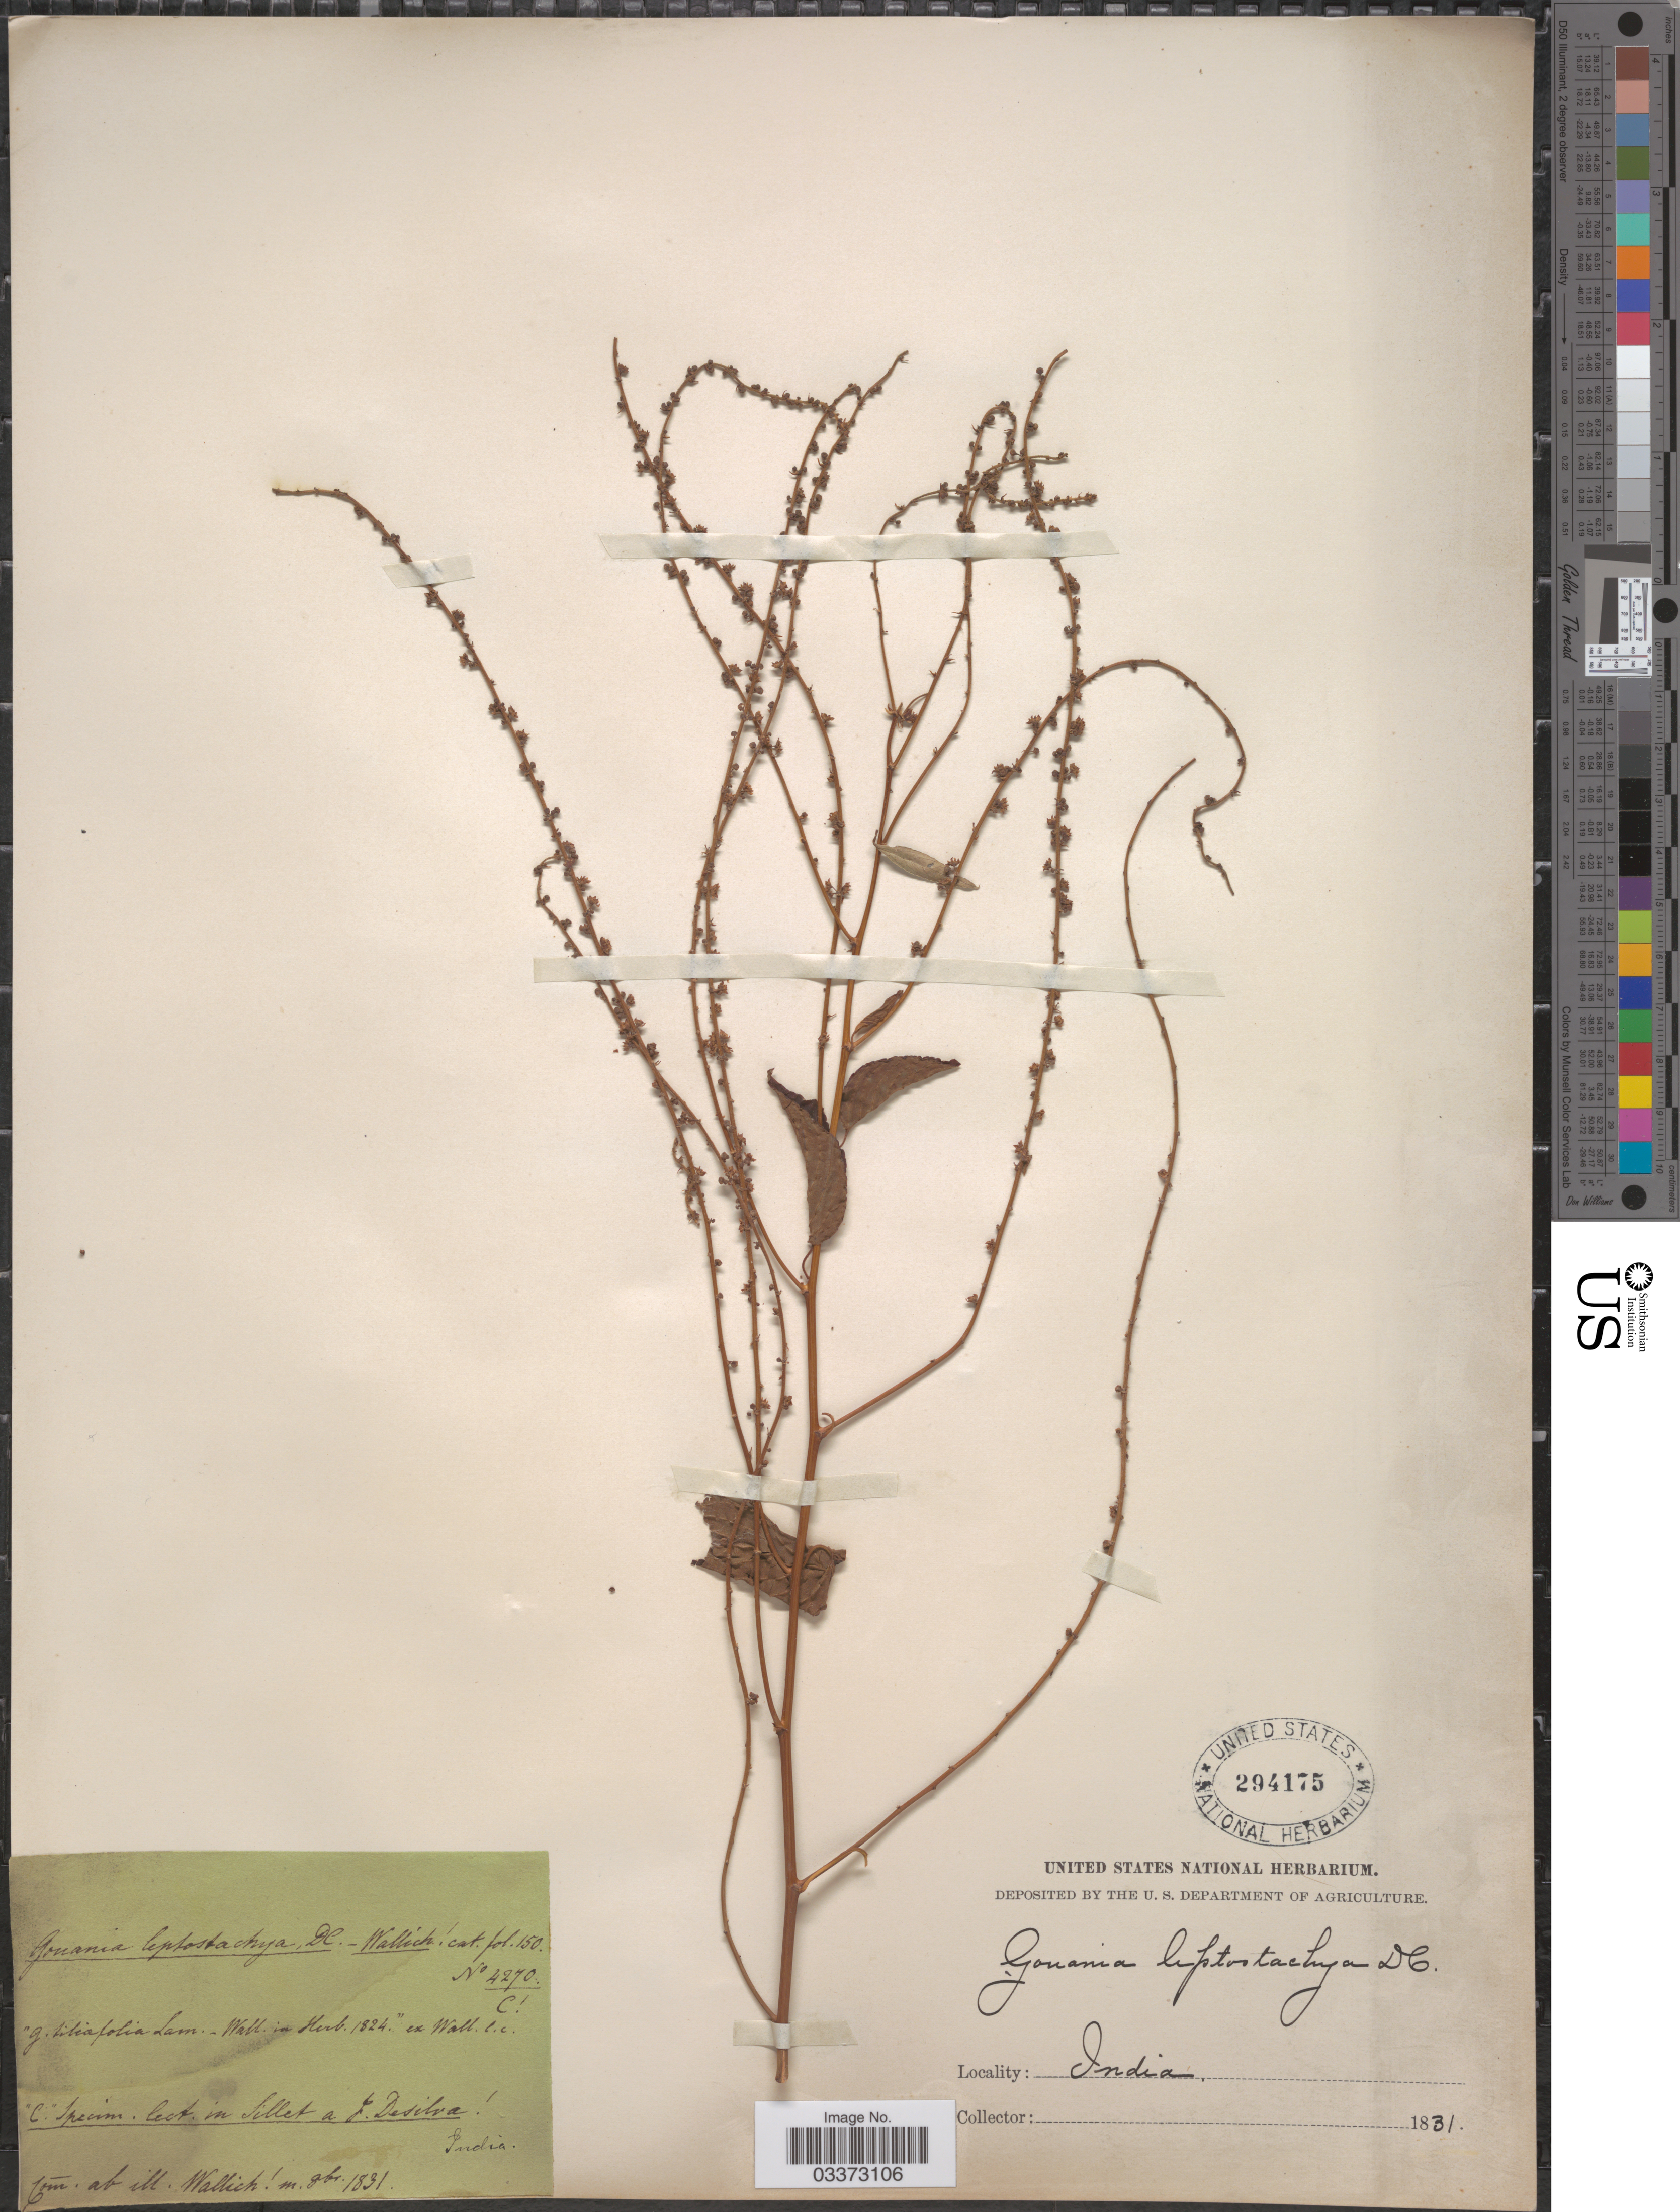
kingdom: Plantae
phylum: Tracheophyta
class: Magnoliopsida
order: Rosales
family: Rhamnaceae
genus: Gouania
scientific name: Gouania leptostachya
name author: DC.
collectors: ex herb. United States National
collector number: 4270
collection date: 1831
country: India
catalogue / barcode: US 294175